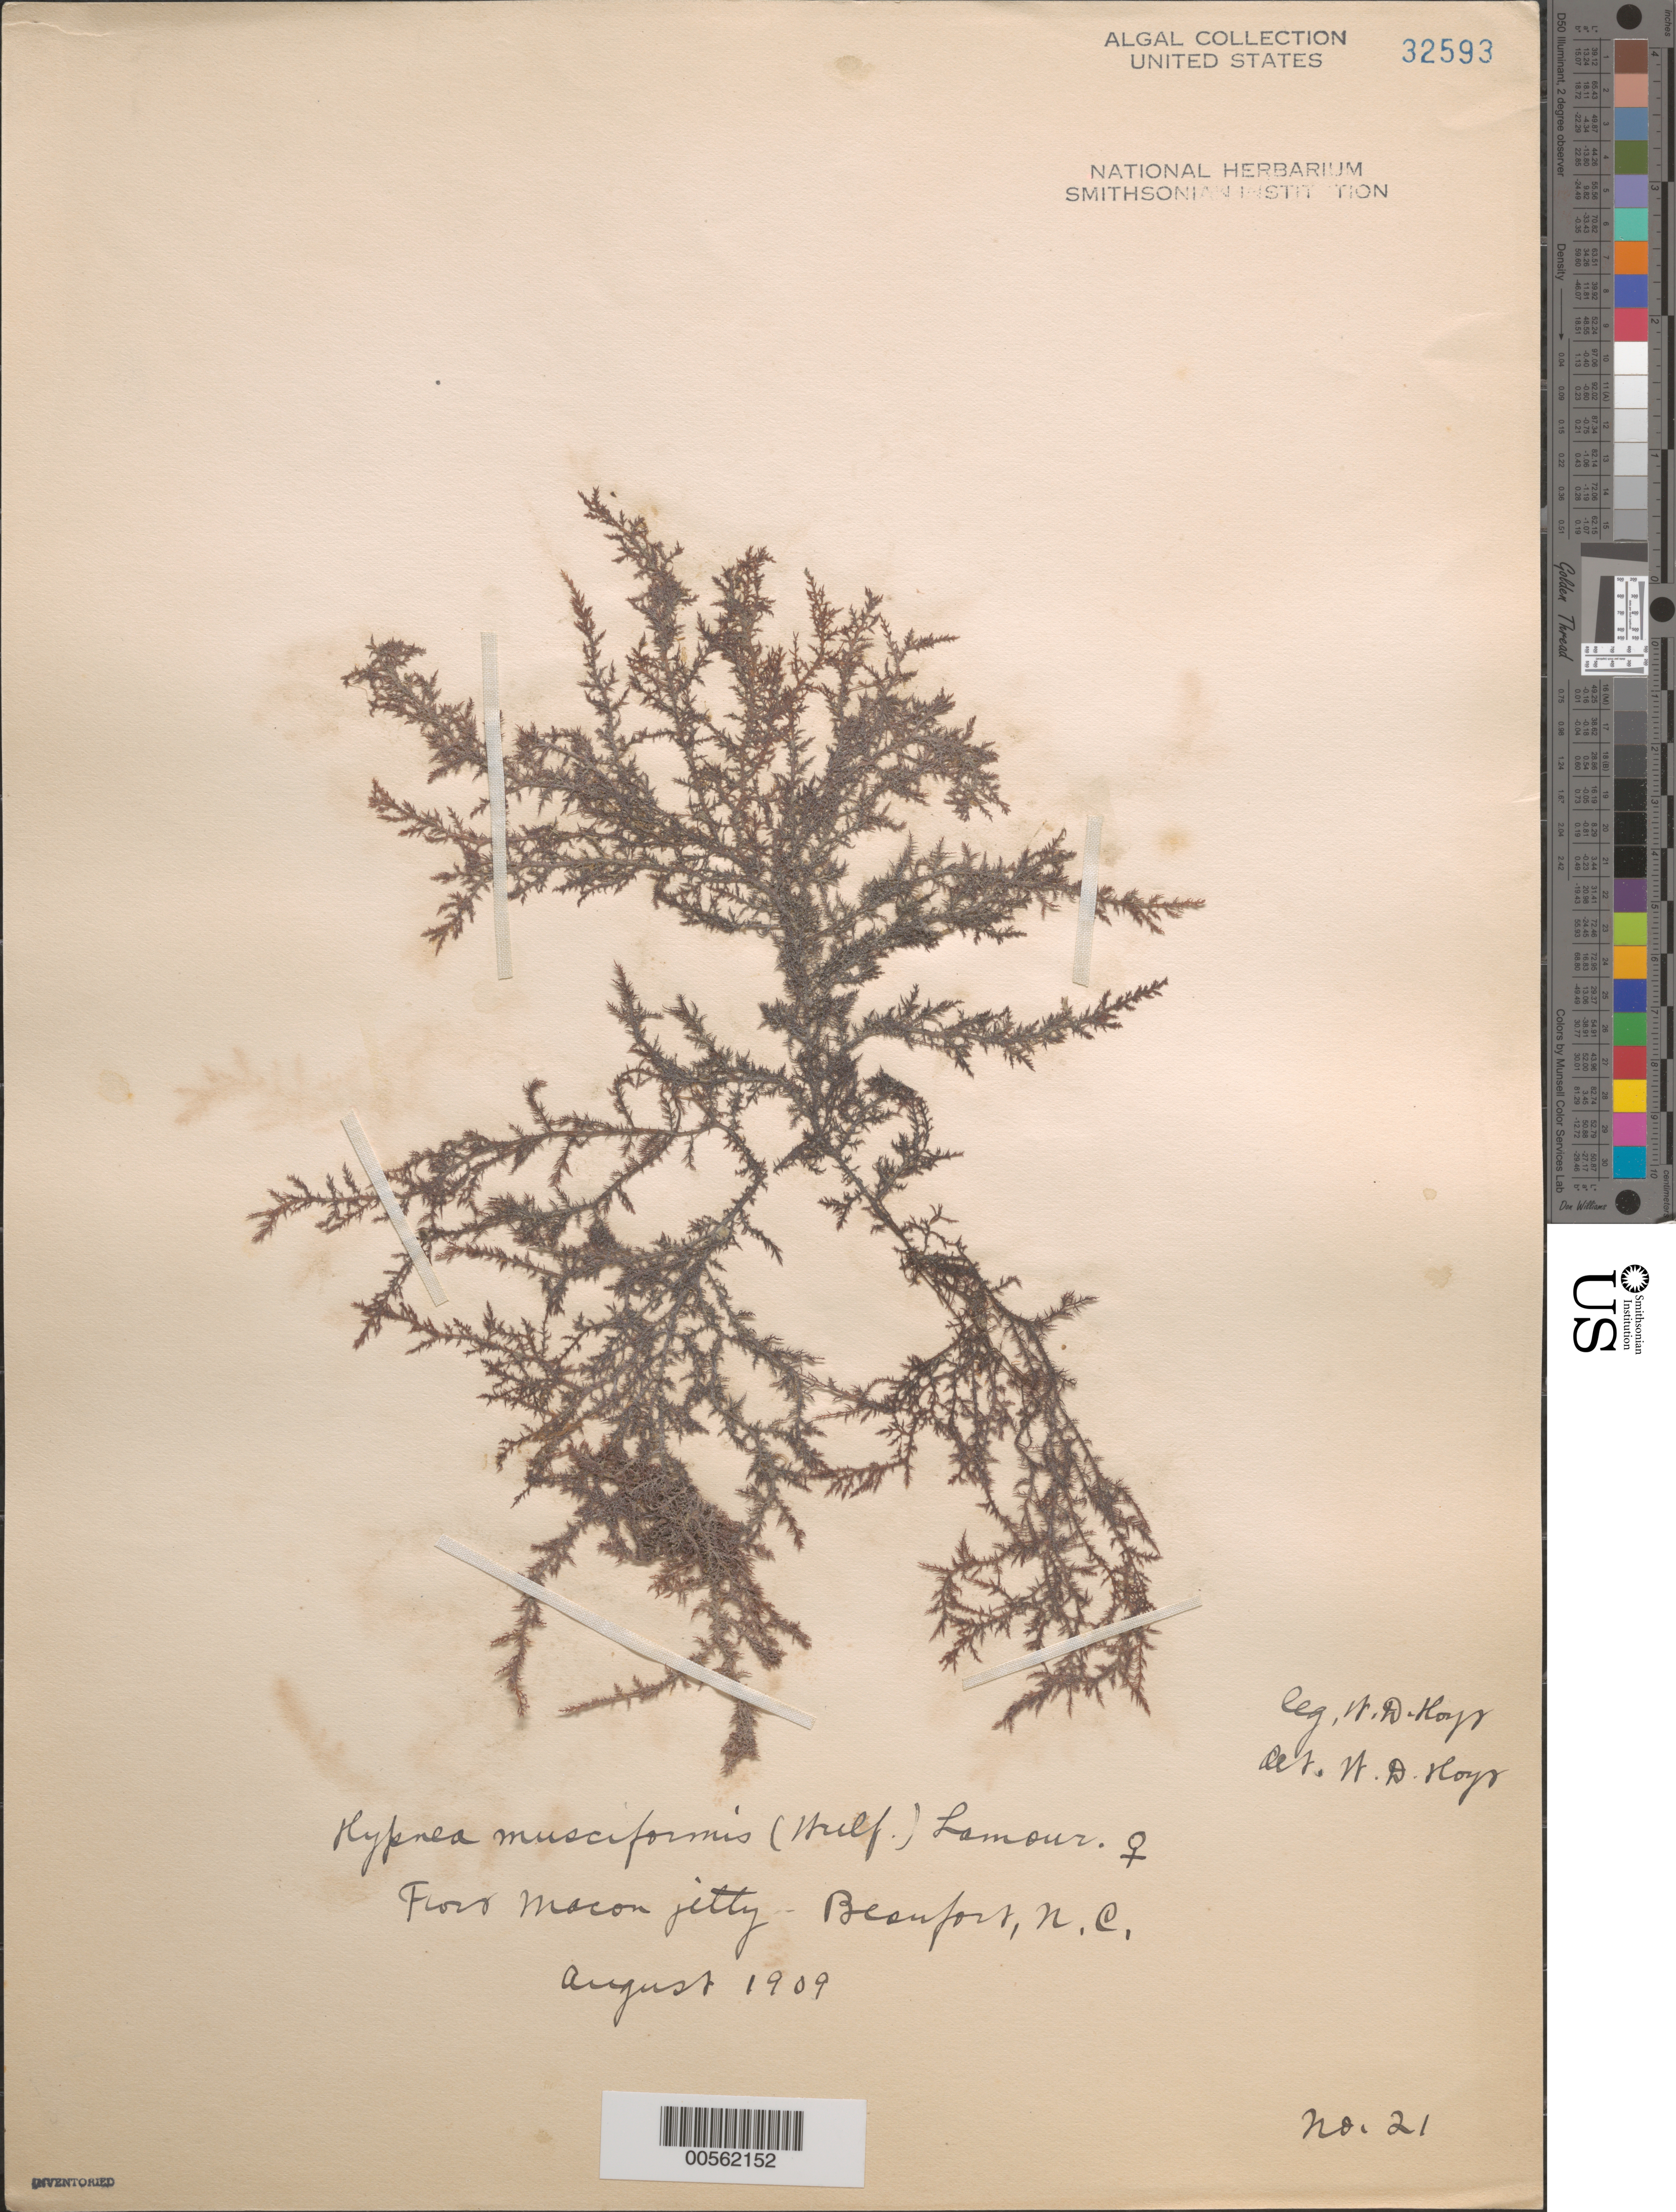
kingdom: Plantae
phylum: Rhodophyta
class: Florideophyceae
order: Gigartinales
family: Cystocloniaceae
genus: Hypnea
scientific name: Hypnea musciformis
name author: (Wulfen) J.V.Lamouroux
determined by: Hoyt, W. D.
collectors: W. D. Hoyt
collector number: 21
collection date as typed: Aug 1909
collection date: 1909-08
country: United States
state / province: North Carolina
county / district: Carteret County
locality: Beaufort, Fort Macon jetty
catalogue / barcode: US 32593